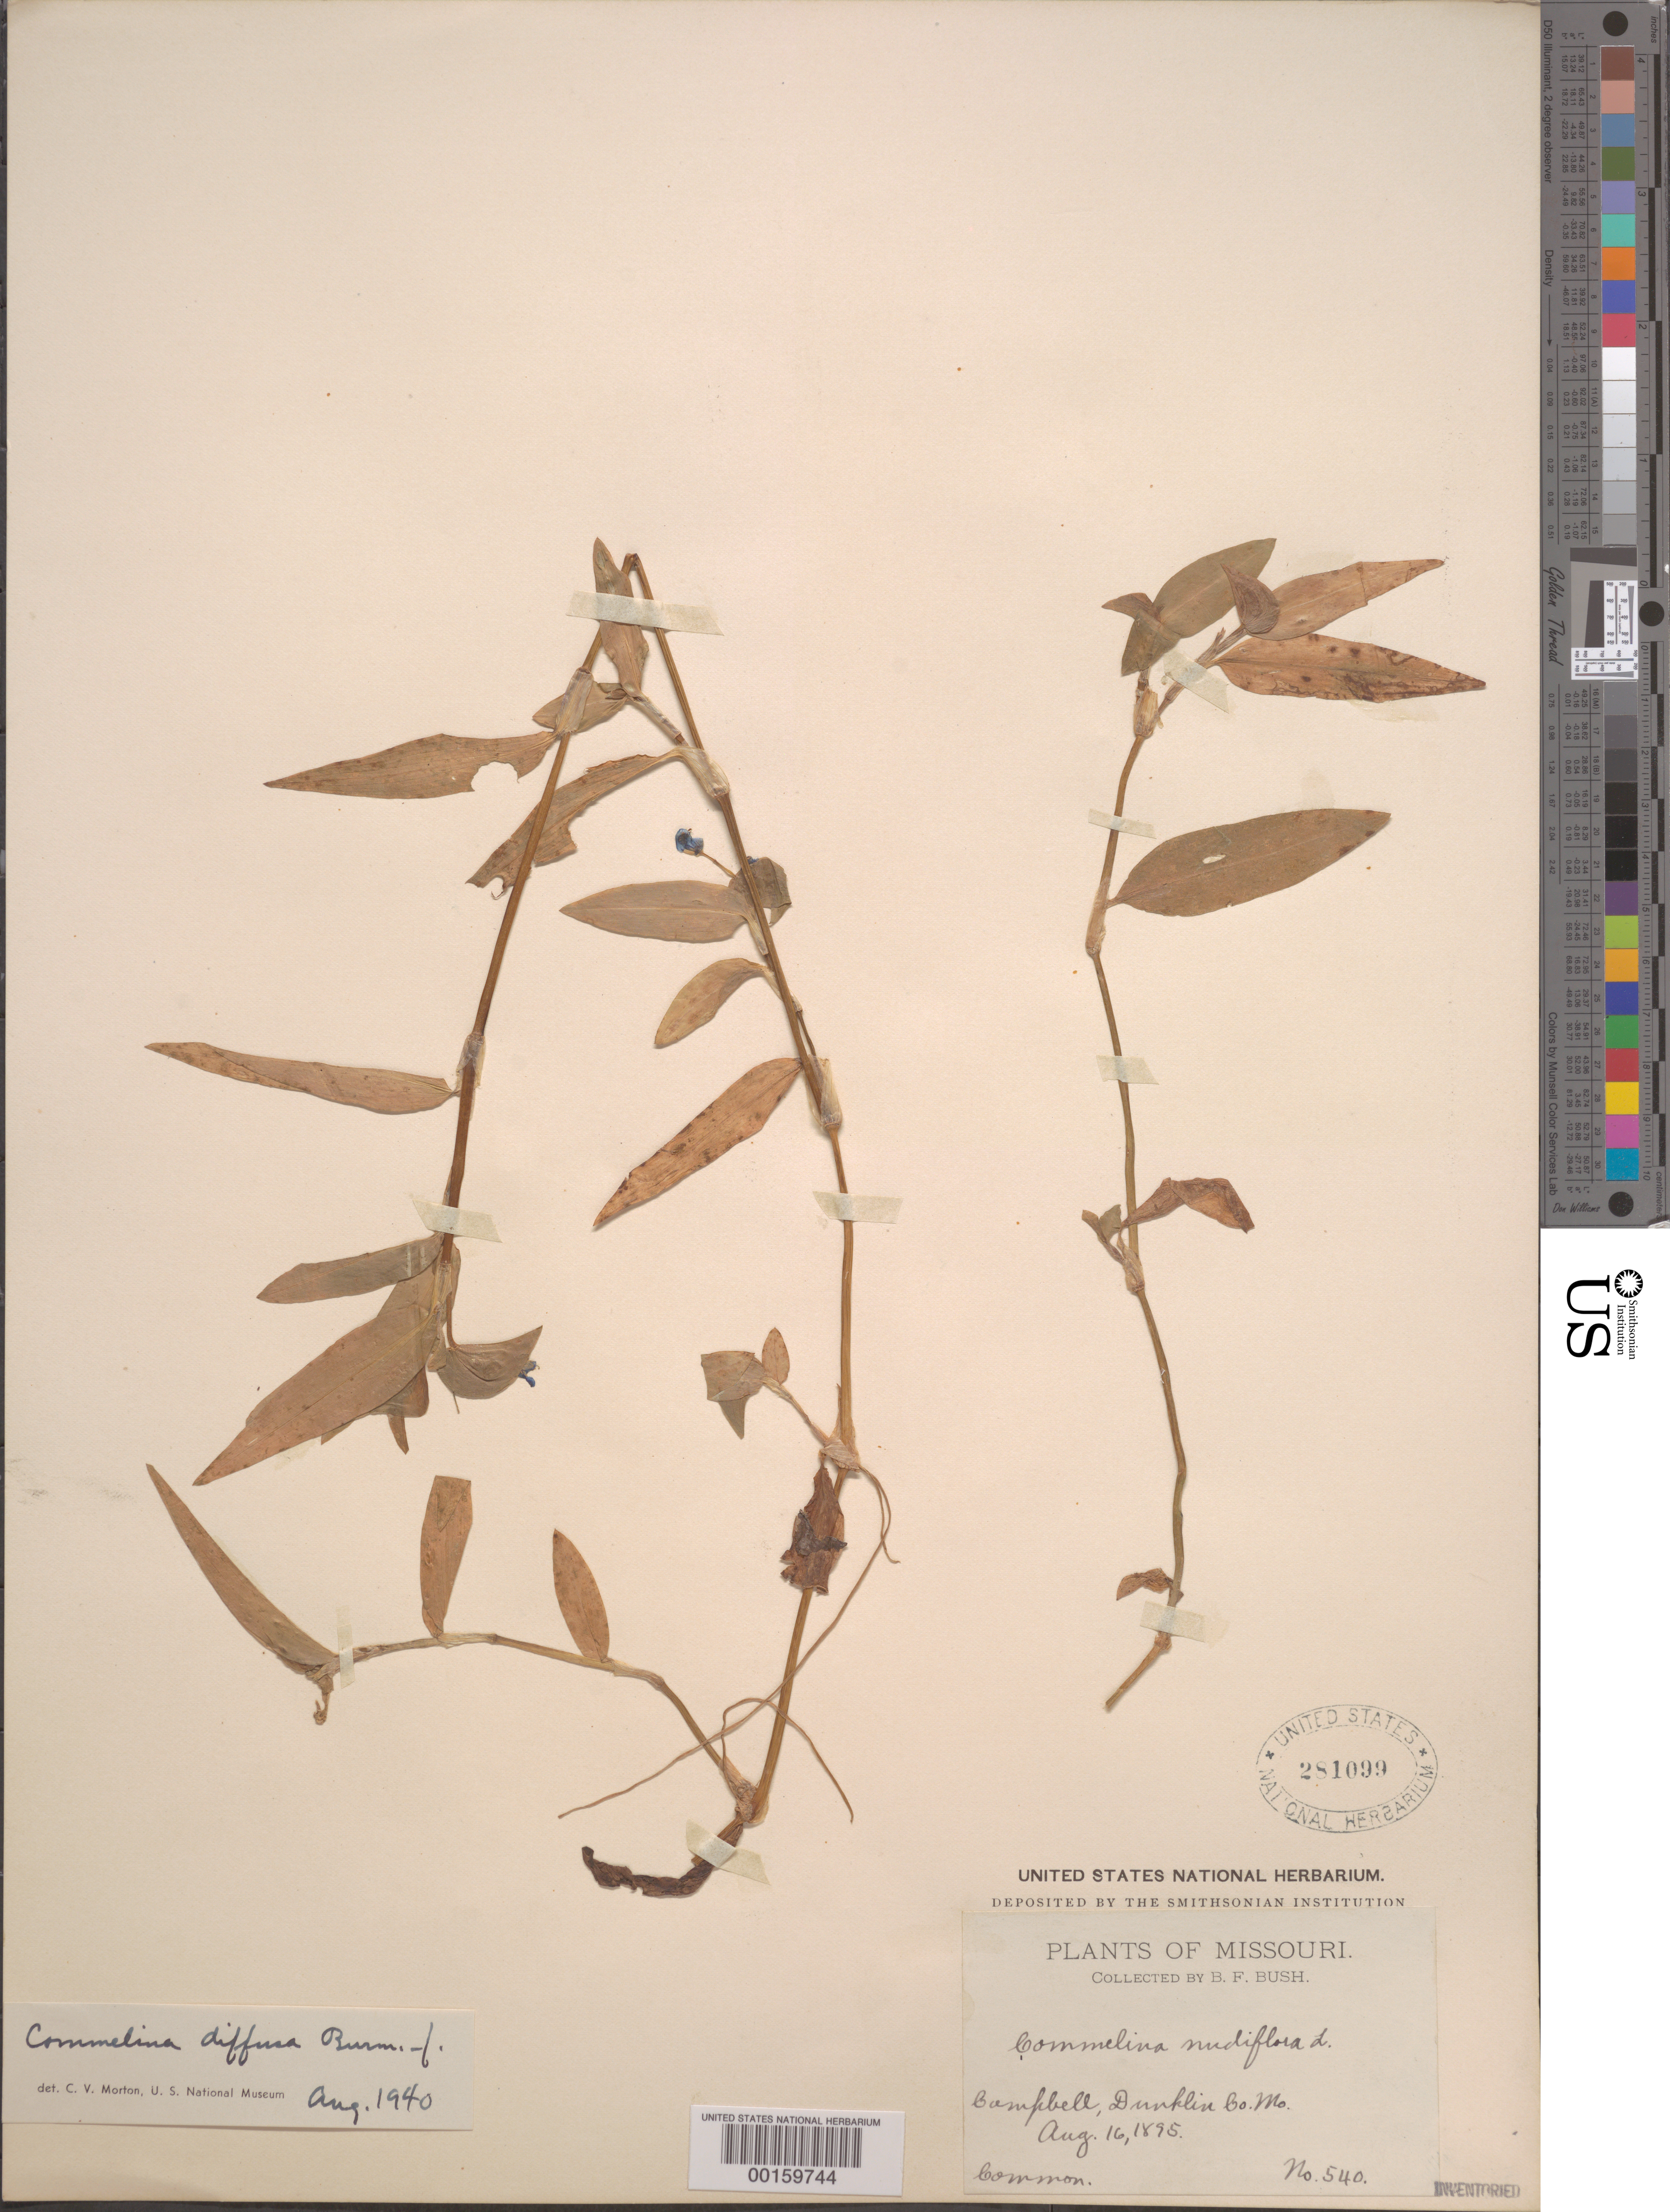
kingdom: Plantae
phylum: Tracheophyta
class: Liliopsida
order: Commelinales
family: Commelinaceae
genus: Commelina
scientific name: Commelina diffusa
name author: Burm. f.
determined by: Morton, C. V.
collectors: B. F. Bush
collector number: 540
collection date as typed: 16 Aug 1895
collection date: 1895-08-16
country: United States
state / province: Missouri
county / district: Dunklin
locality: Campbell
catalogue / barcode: US 281099